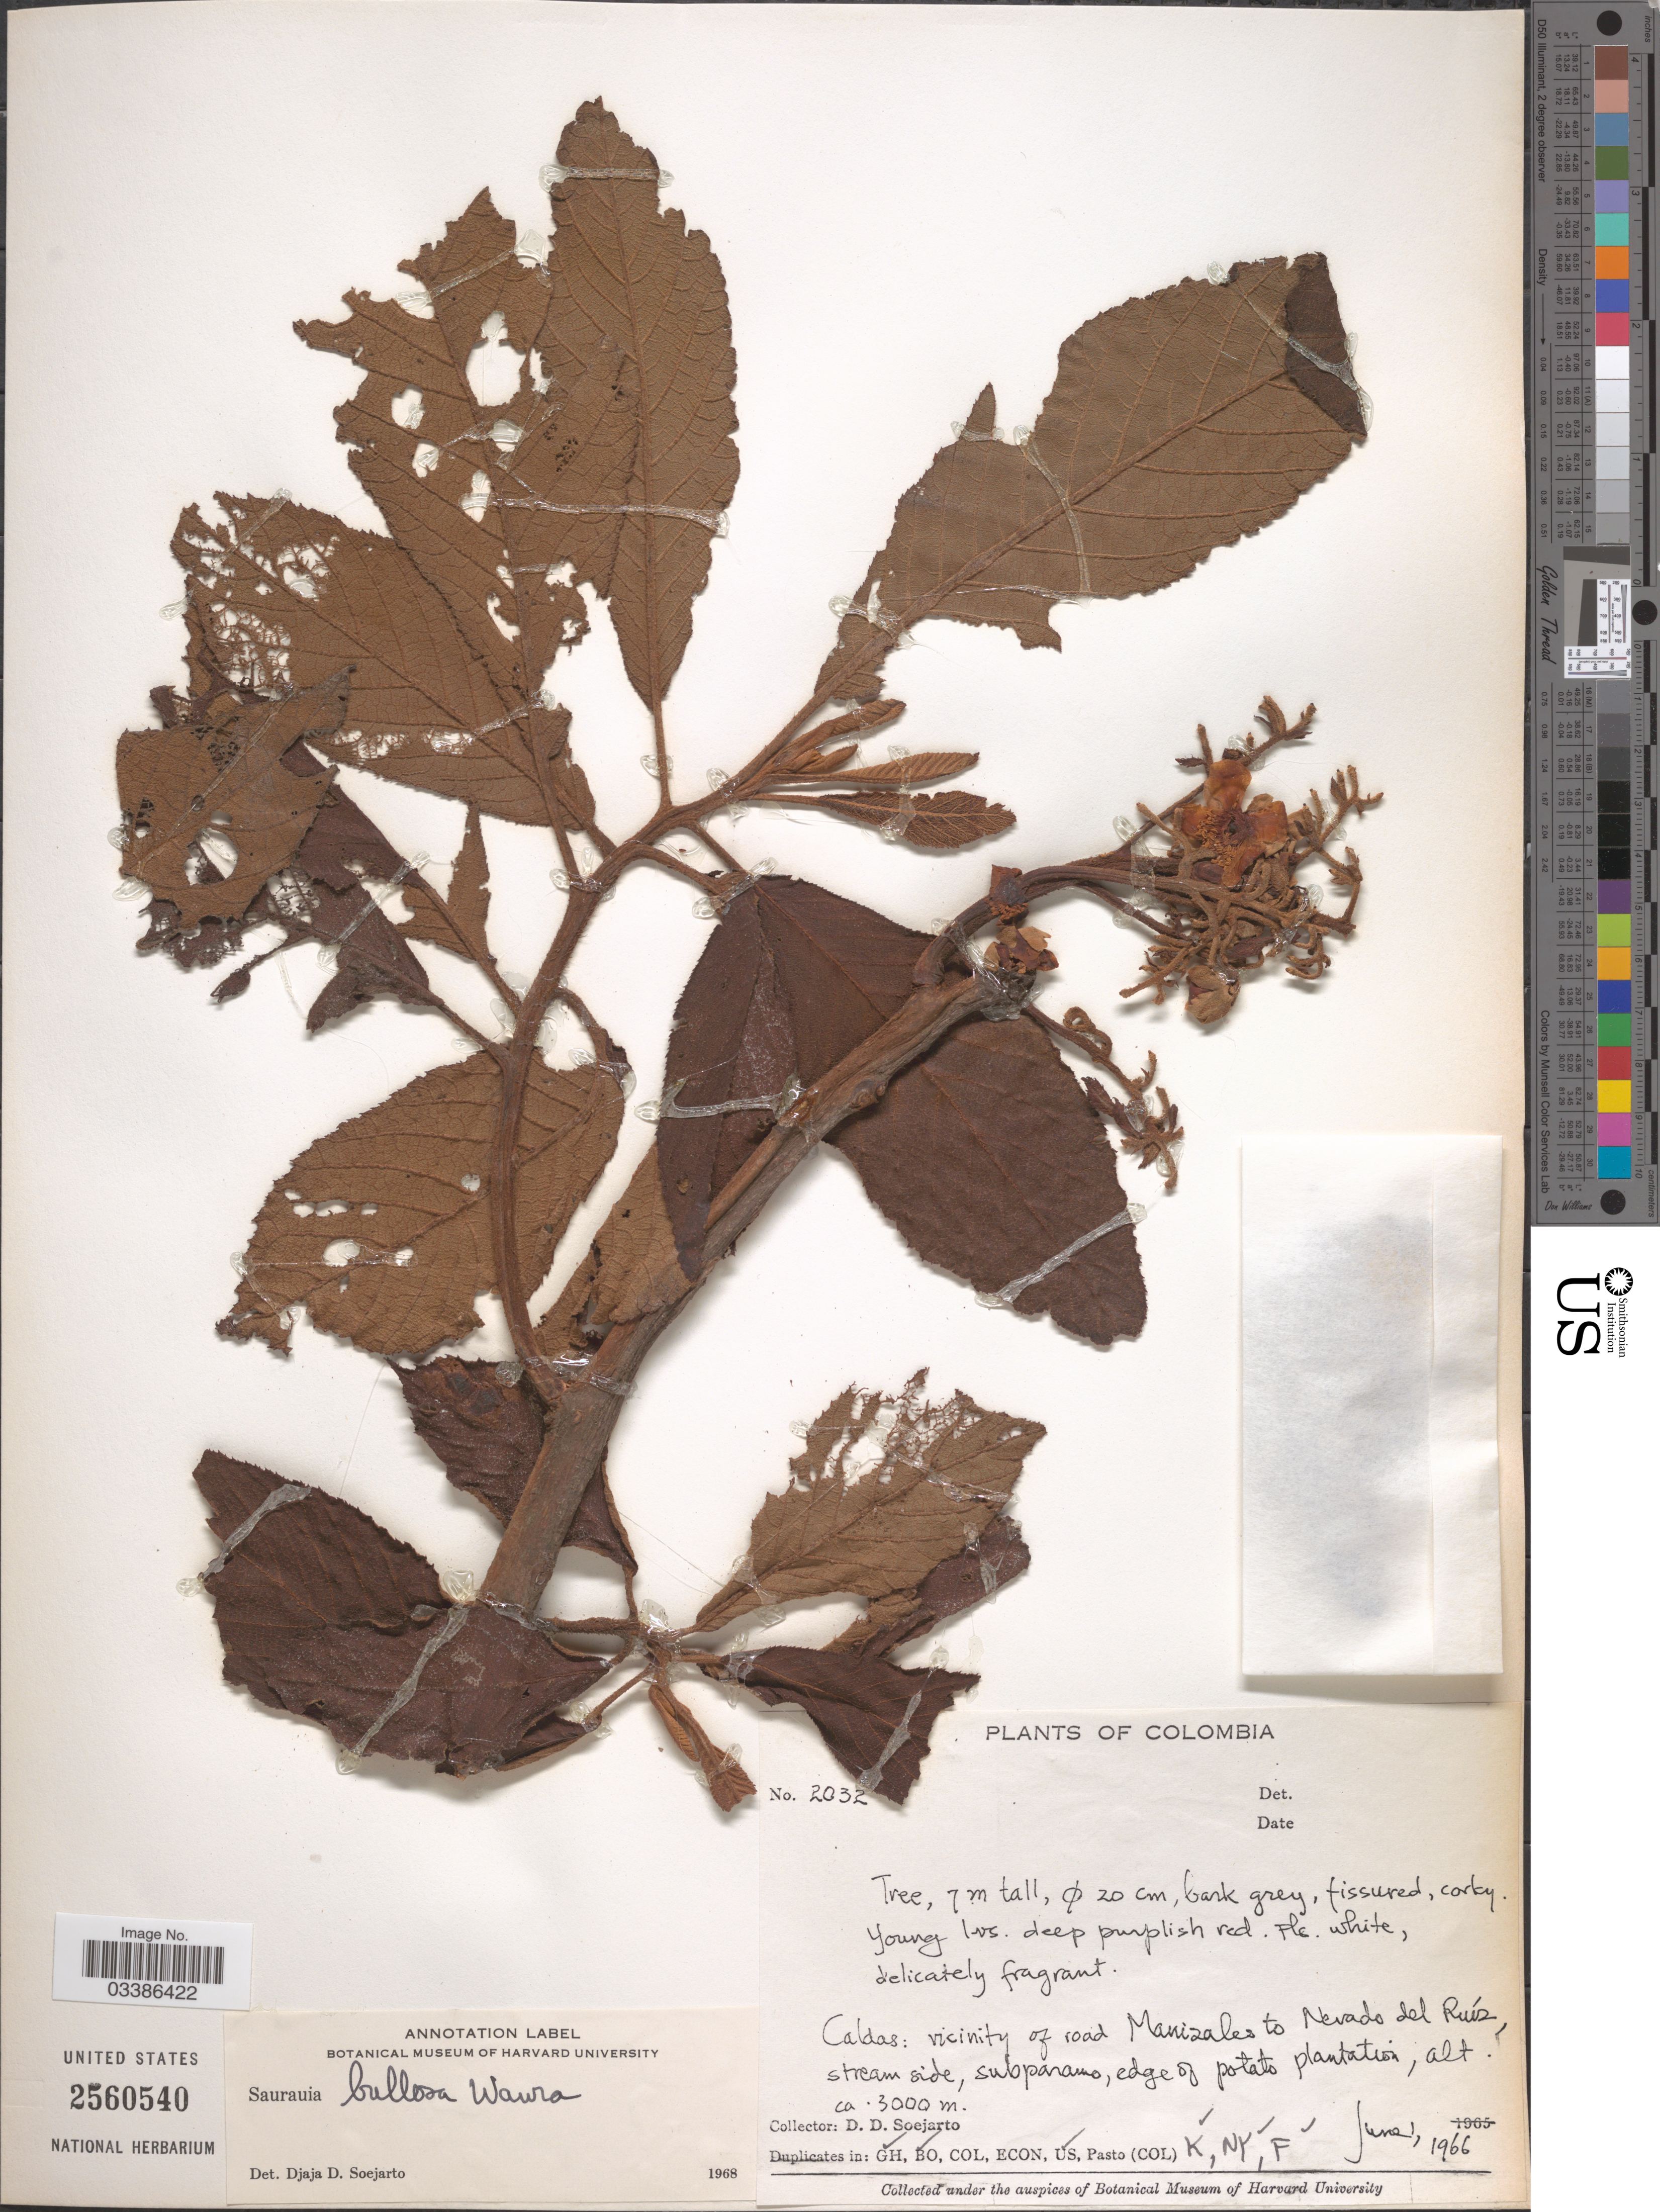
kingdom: Plantae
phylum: Tracheophyta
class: Magnoliopsida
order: Ericales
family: Actinidiaceae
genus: Saurauia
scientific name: Saurauia bullosa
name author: Wawra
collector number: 2032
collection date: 1966-06-01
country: Colombia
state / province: Caldas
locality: Vicinity of road Manizales to Nevado del Ruíz, stream side, subparamo, edge of potato plantation.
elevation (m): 3000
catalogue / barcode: US 2560540